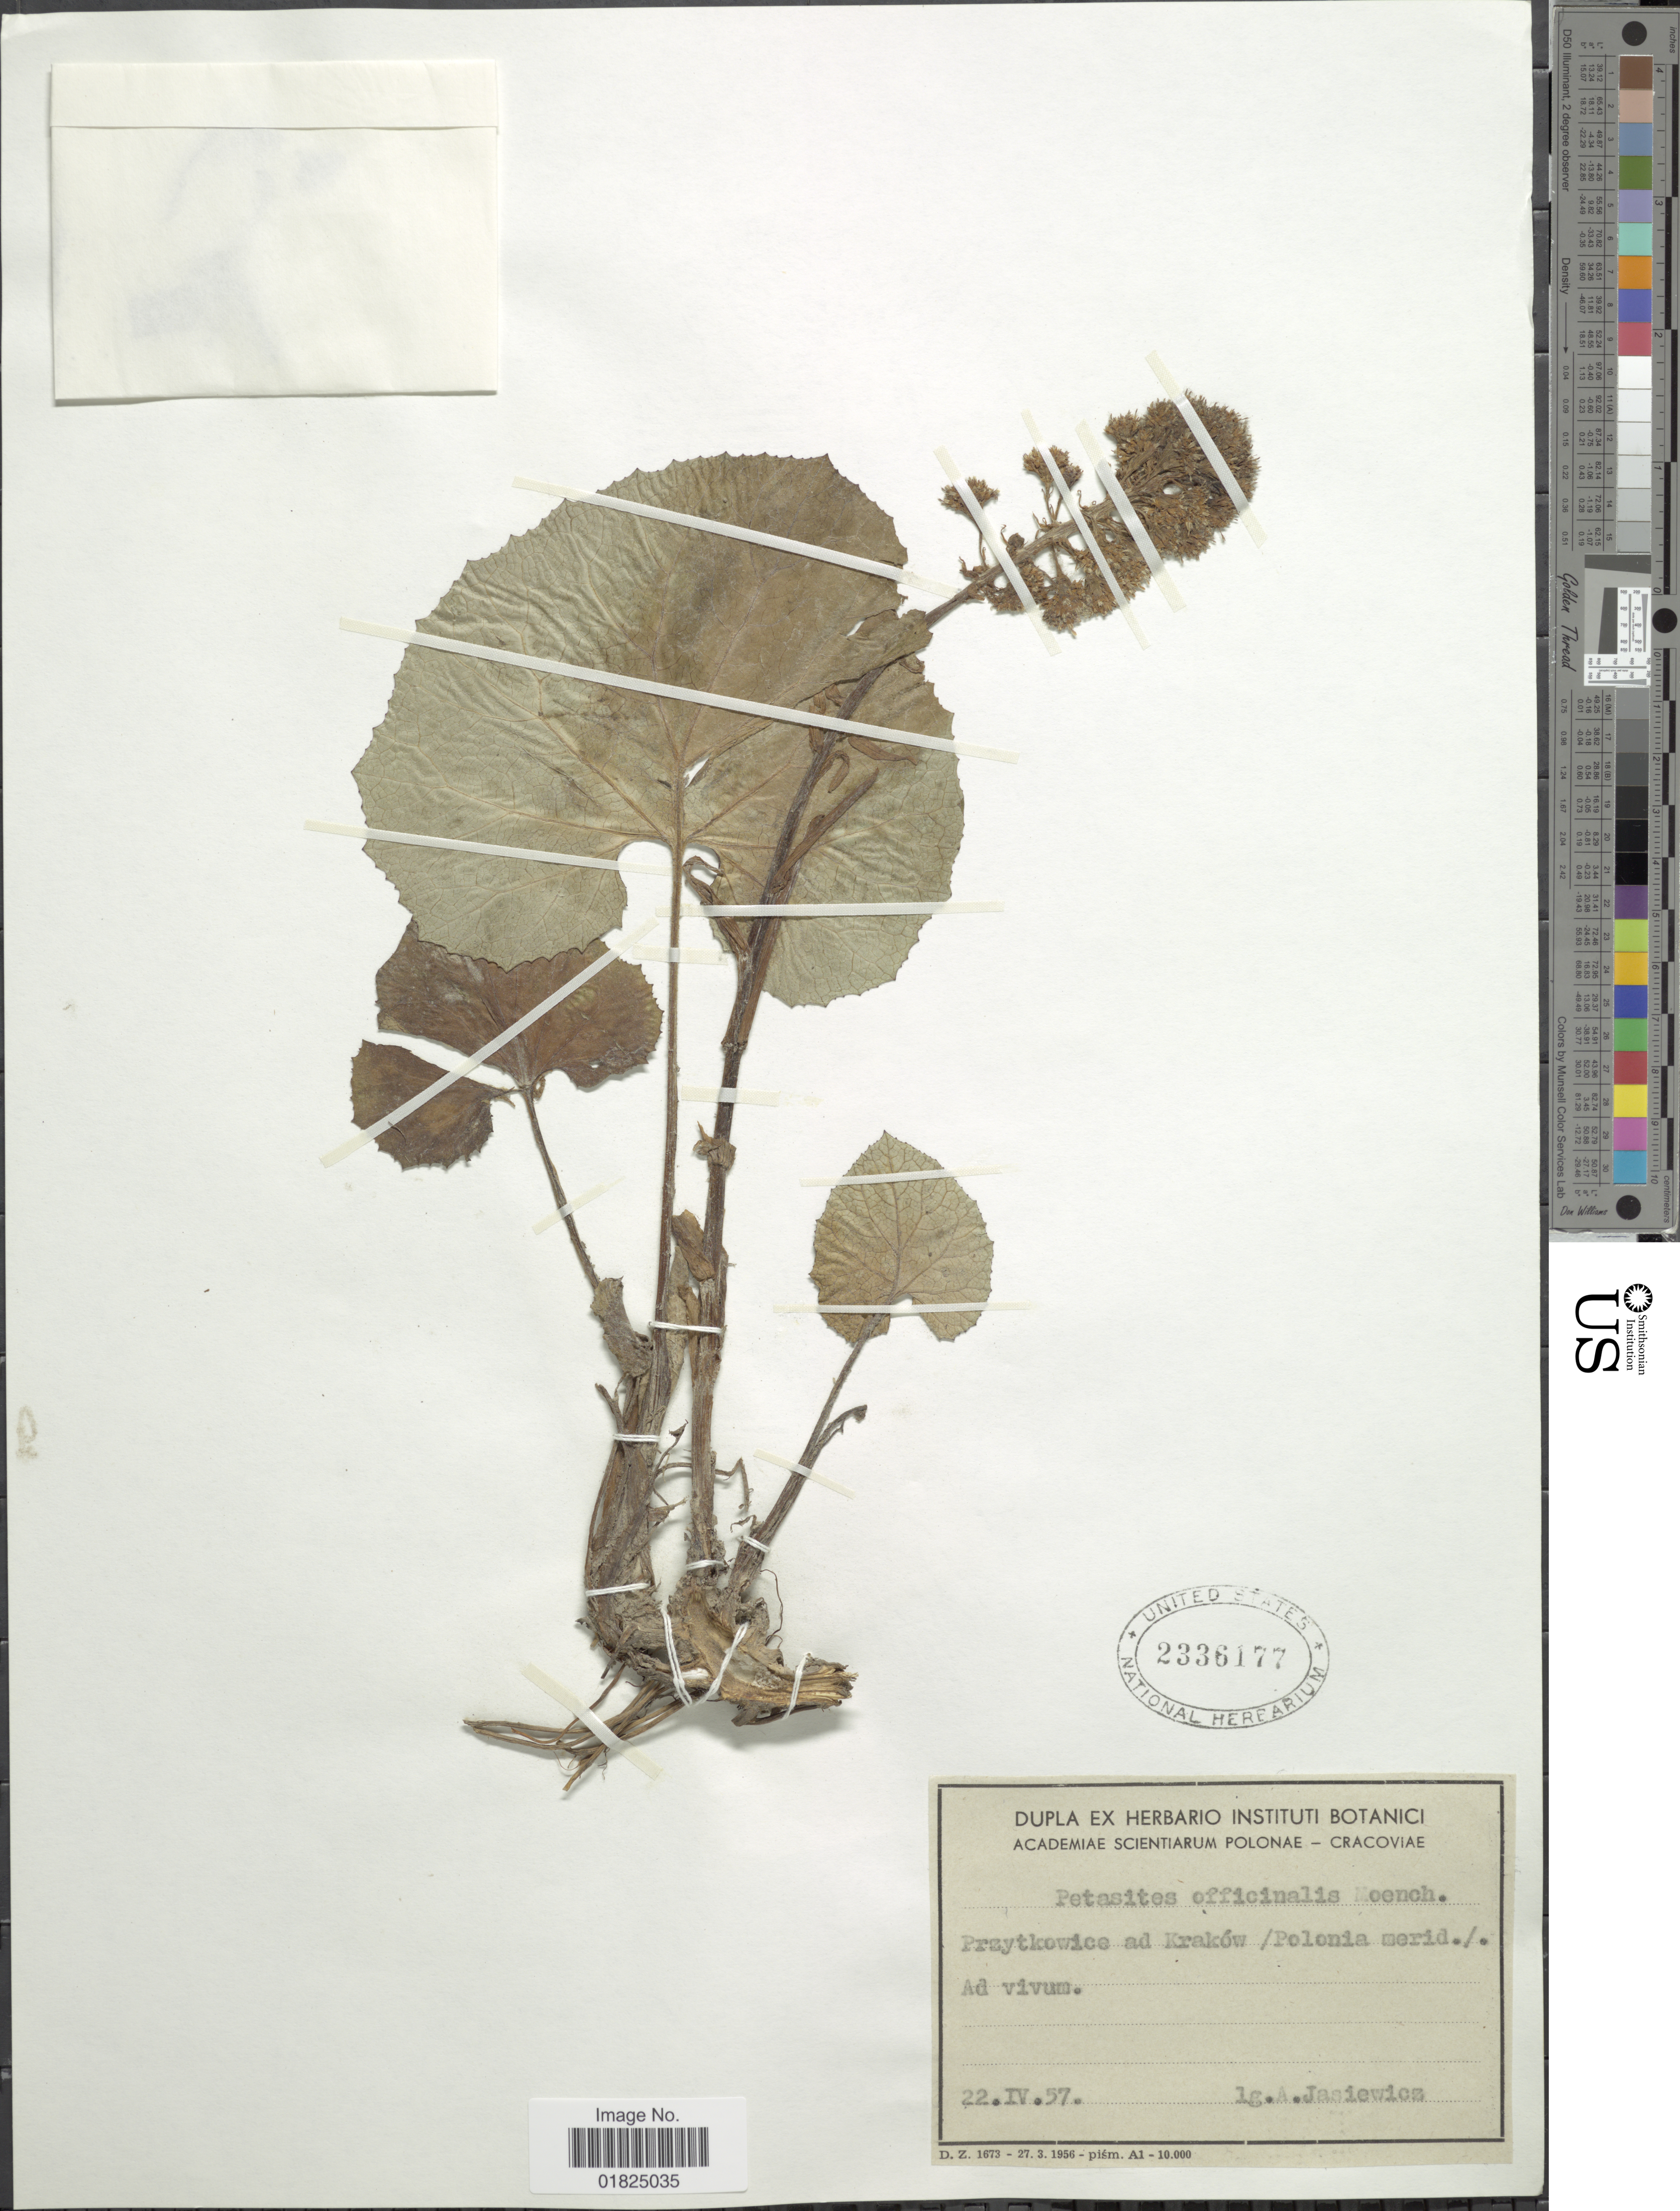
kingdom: Plantae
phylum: Tracheophyta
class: Magnoliopsida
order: Asterales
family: Asteraceae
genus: Petasites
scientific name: Petasites officinalis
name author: L.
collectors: A. Jasiewicz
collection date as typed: Transcribed d/m/y: 22/4/57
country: Poland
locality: Przytkowice ad Kraków/ Polonia meird/. Ad viam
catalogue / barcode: US 2336177